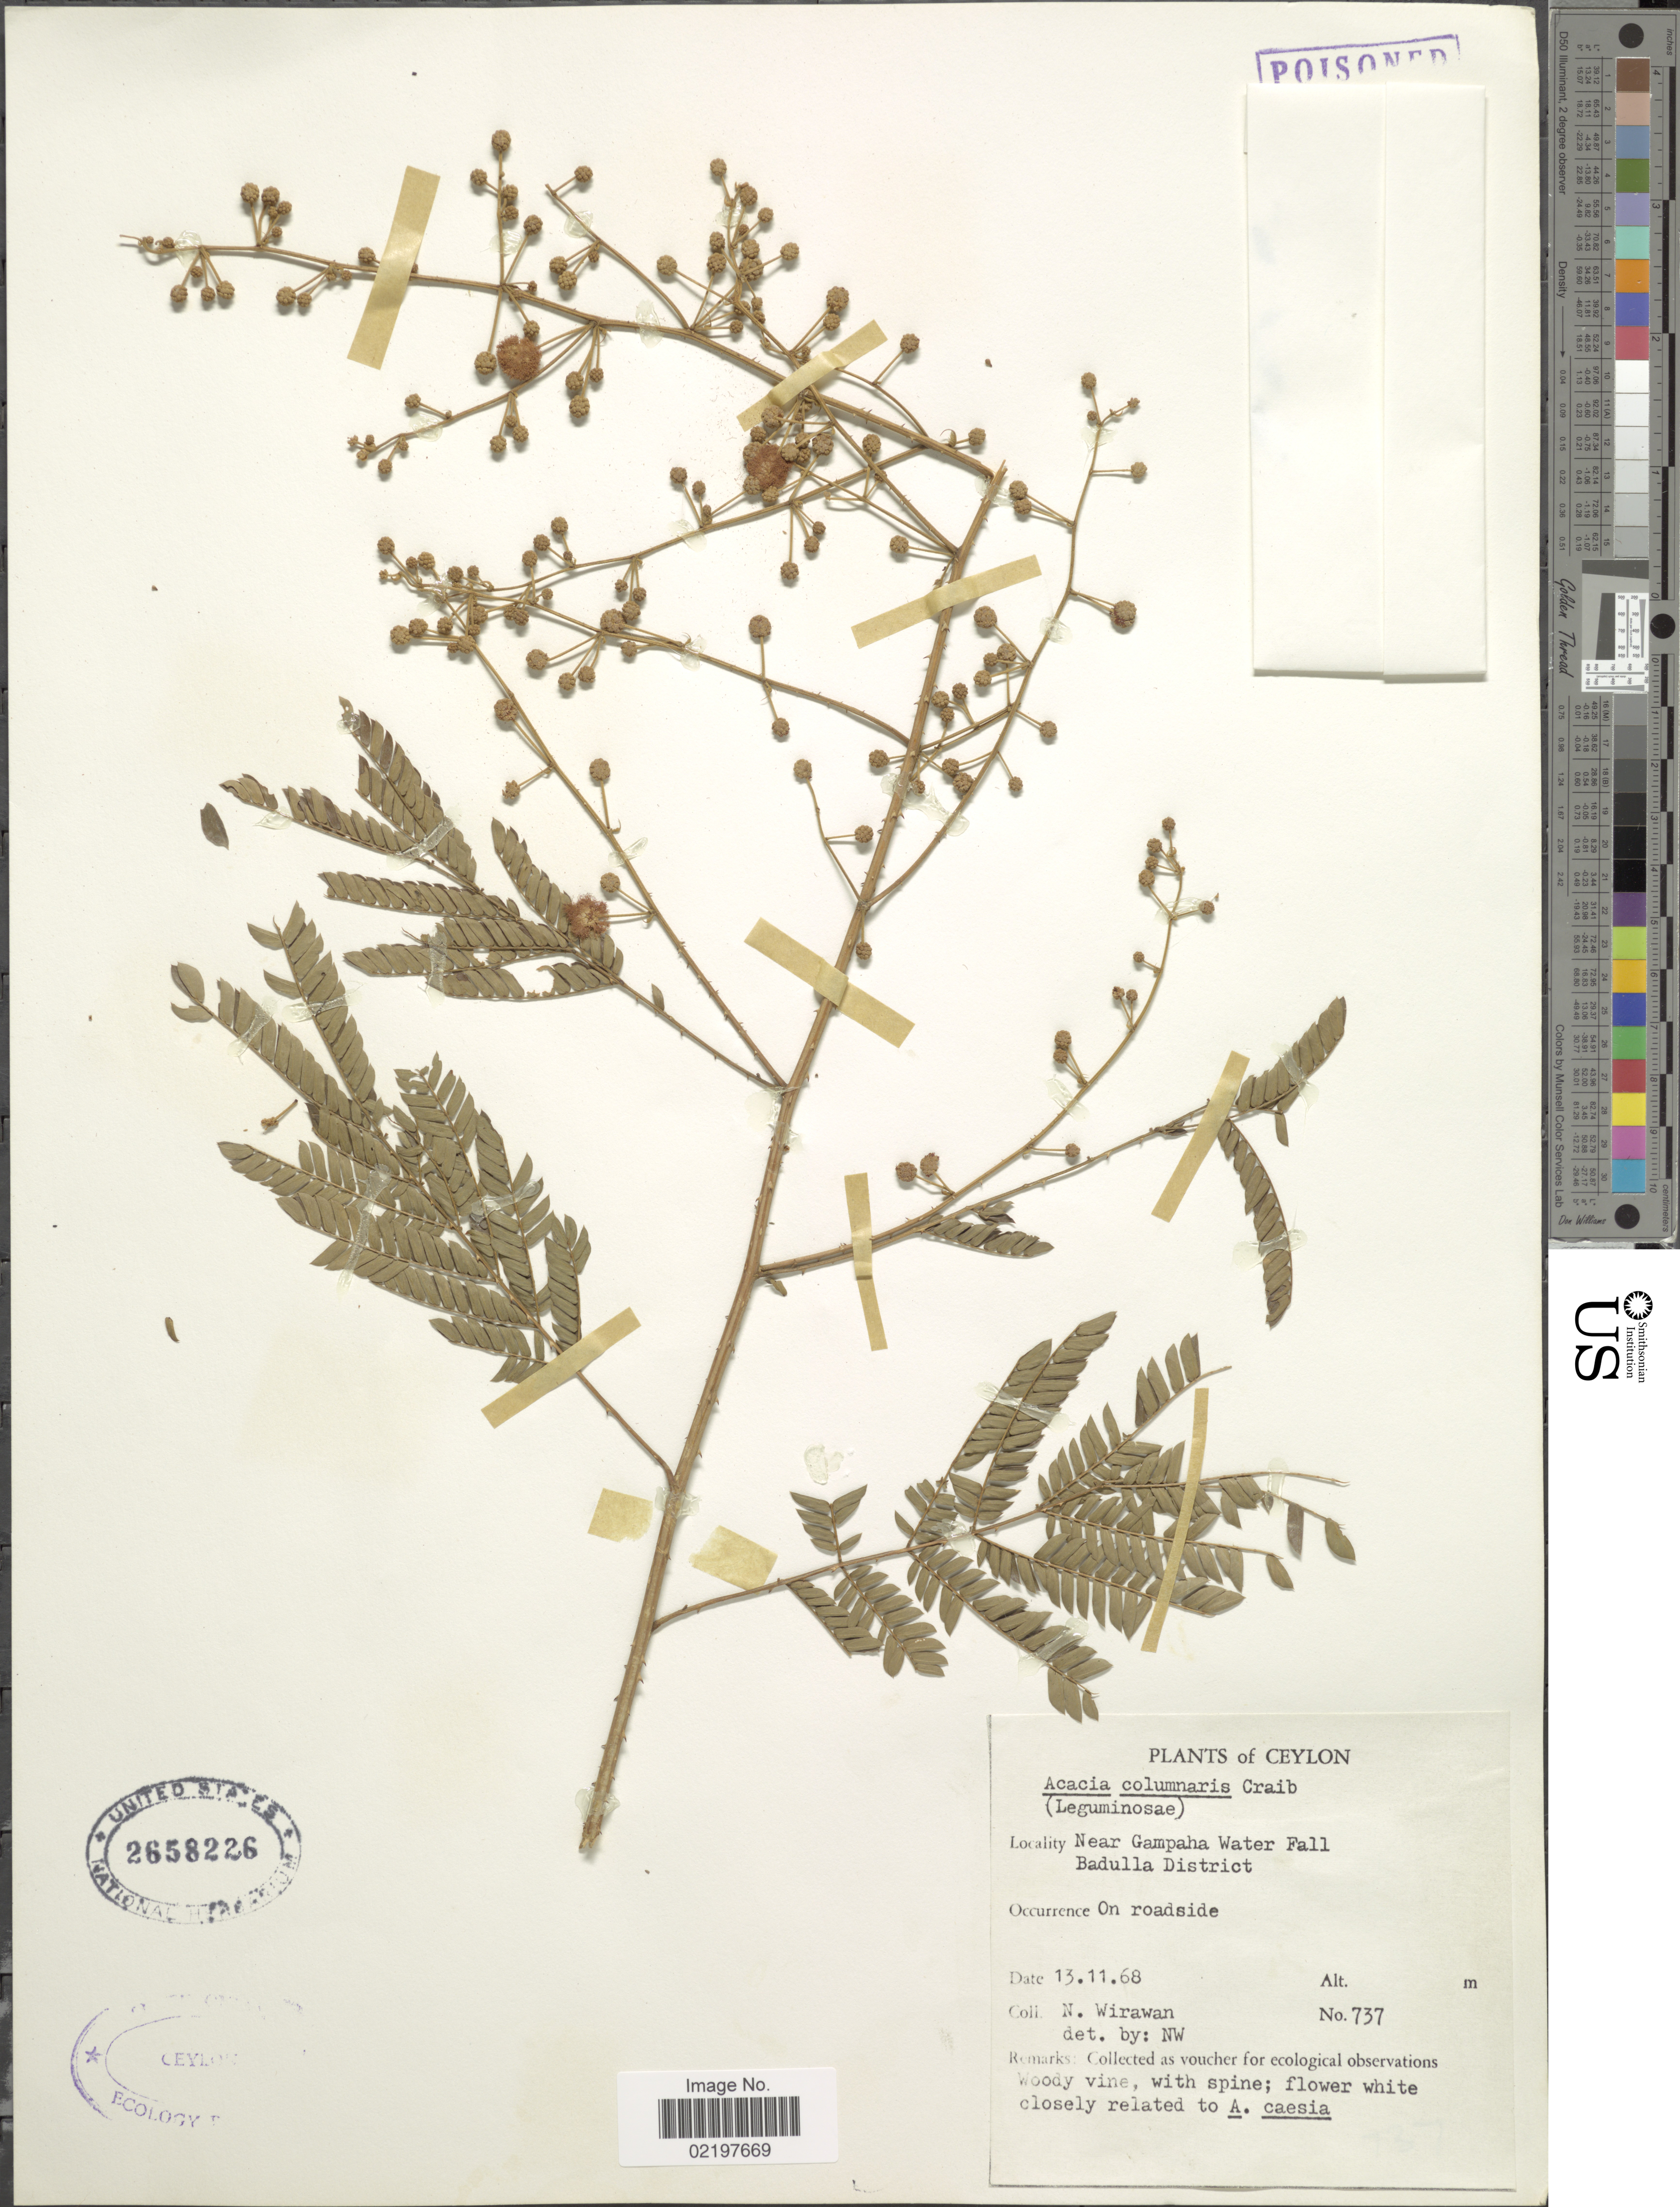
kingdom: Plantae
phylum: Tracheophyta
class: Magnoliopsida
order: Fabales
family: Fabaceae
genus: Senegalia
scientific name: Senegalia caesia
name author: (L.) Maslin et al.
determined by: Strong, M. T., (US), Smithsonian Institution - National Museum of Natural History (UNITED STATES)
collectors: N. Wirawan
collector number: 737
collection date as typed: Transcribed d/m/y: 13/11/68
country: Sri Lanka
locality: Ceylon, Near Gampaha Water Fall, Badulla District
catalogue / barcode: US 2658226